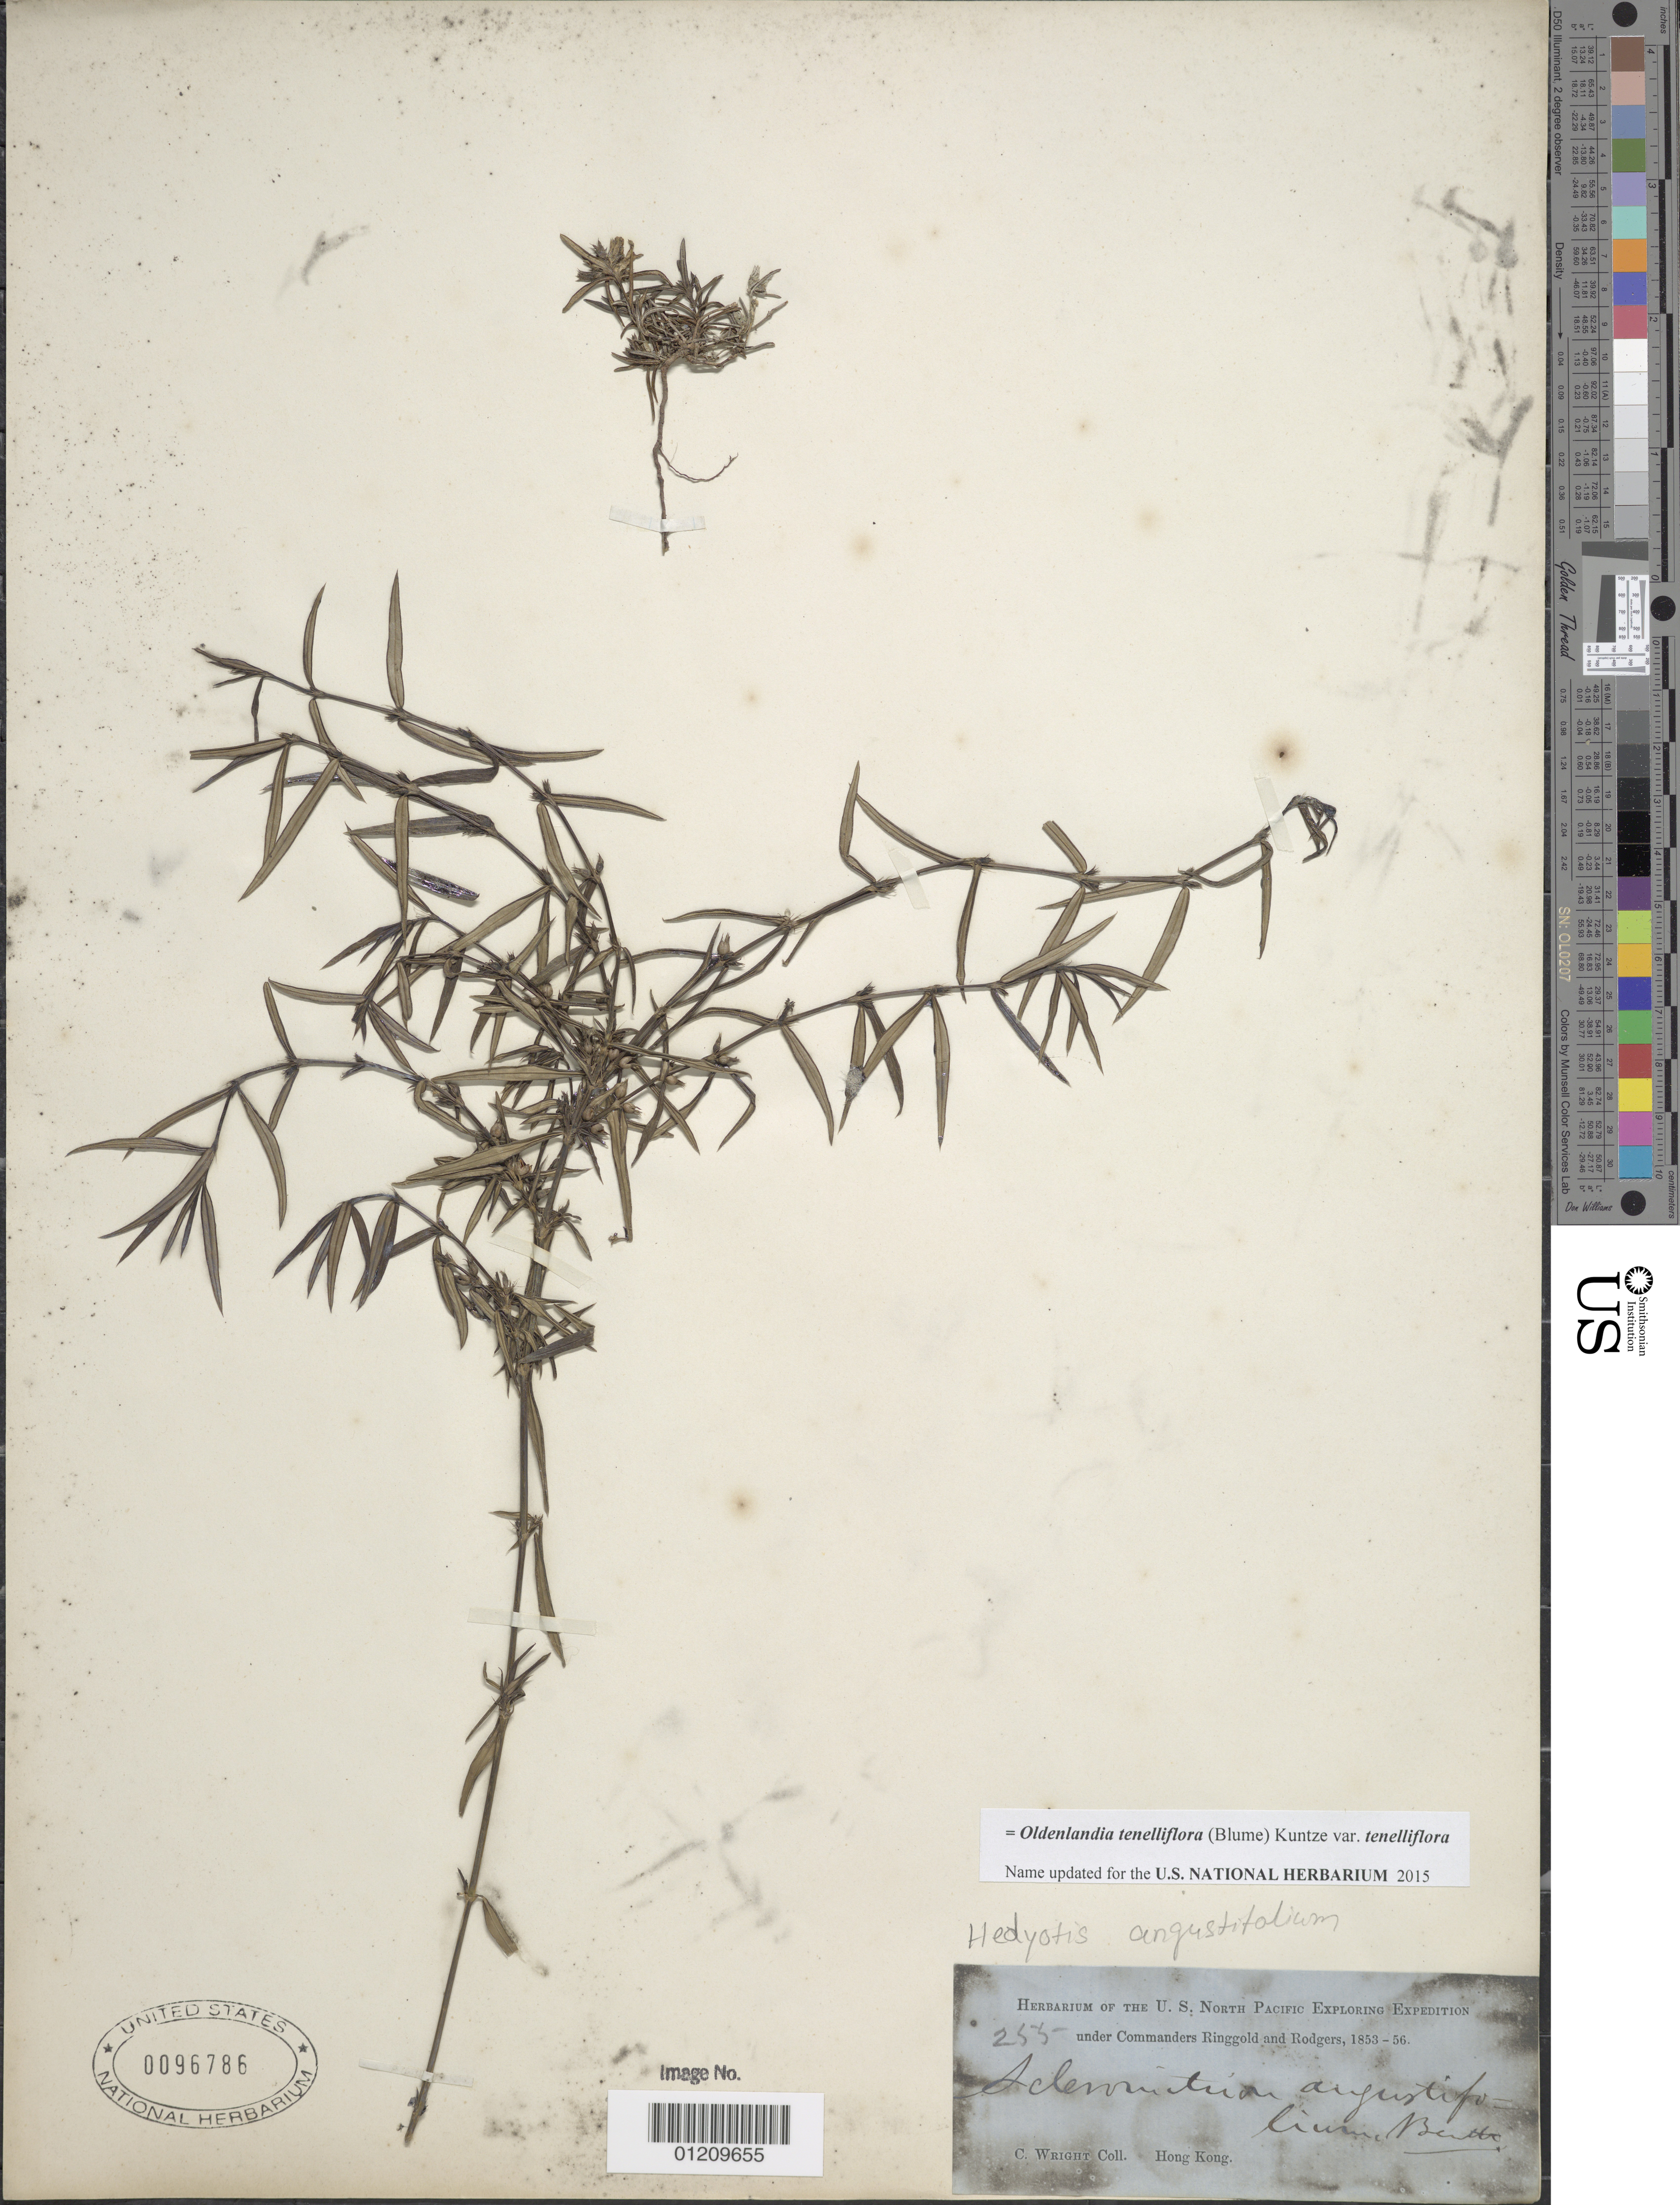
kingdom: Plantae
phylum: Tracheophyta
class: Magnoliopsida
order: Gentianales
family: Rubiaceae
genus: Hedyotis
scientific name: Hedyotis angustifolia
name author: Champ. & Schltdl.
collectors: C. Wright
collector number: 255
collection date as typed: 1853 to -- -- 1856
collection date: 1853/1856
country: China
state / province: Hong Kong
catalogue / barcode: US 96786